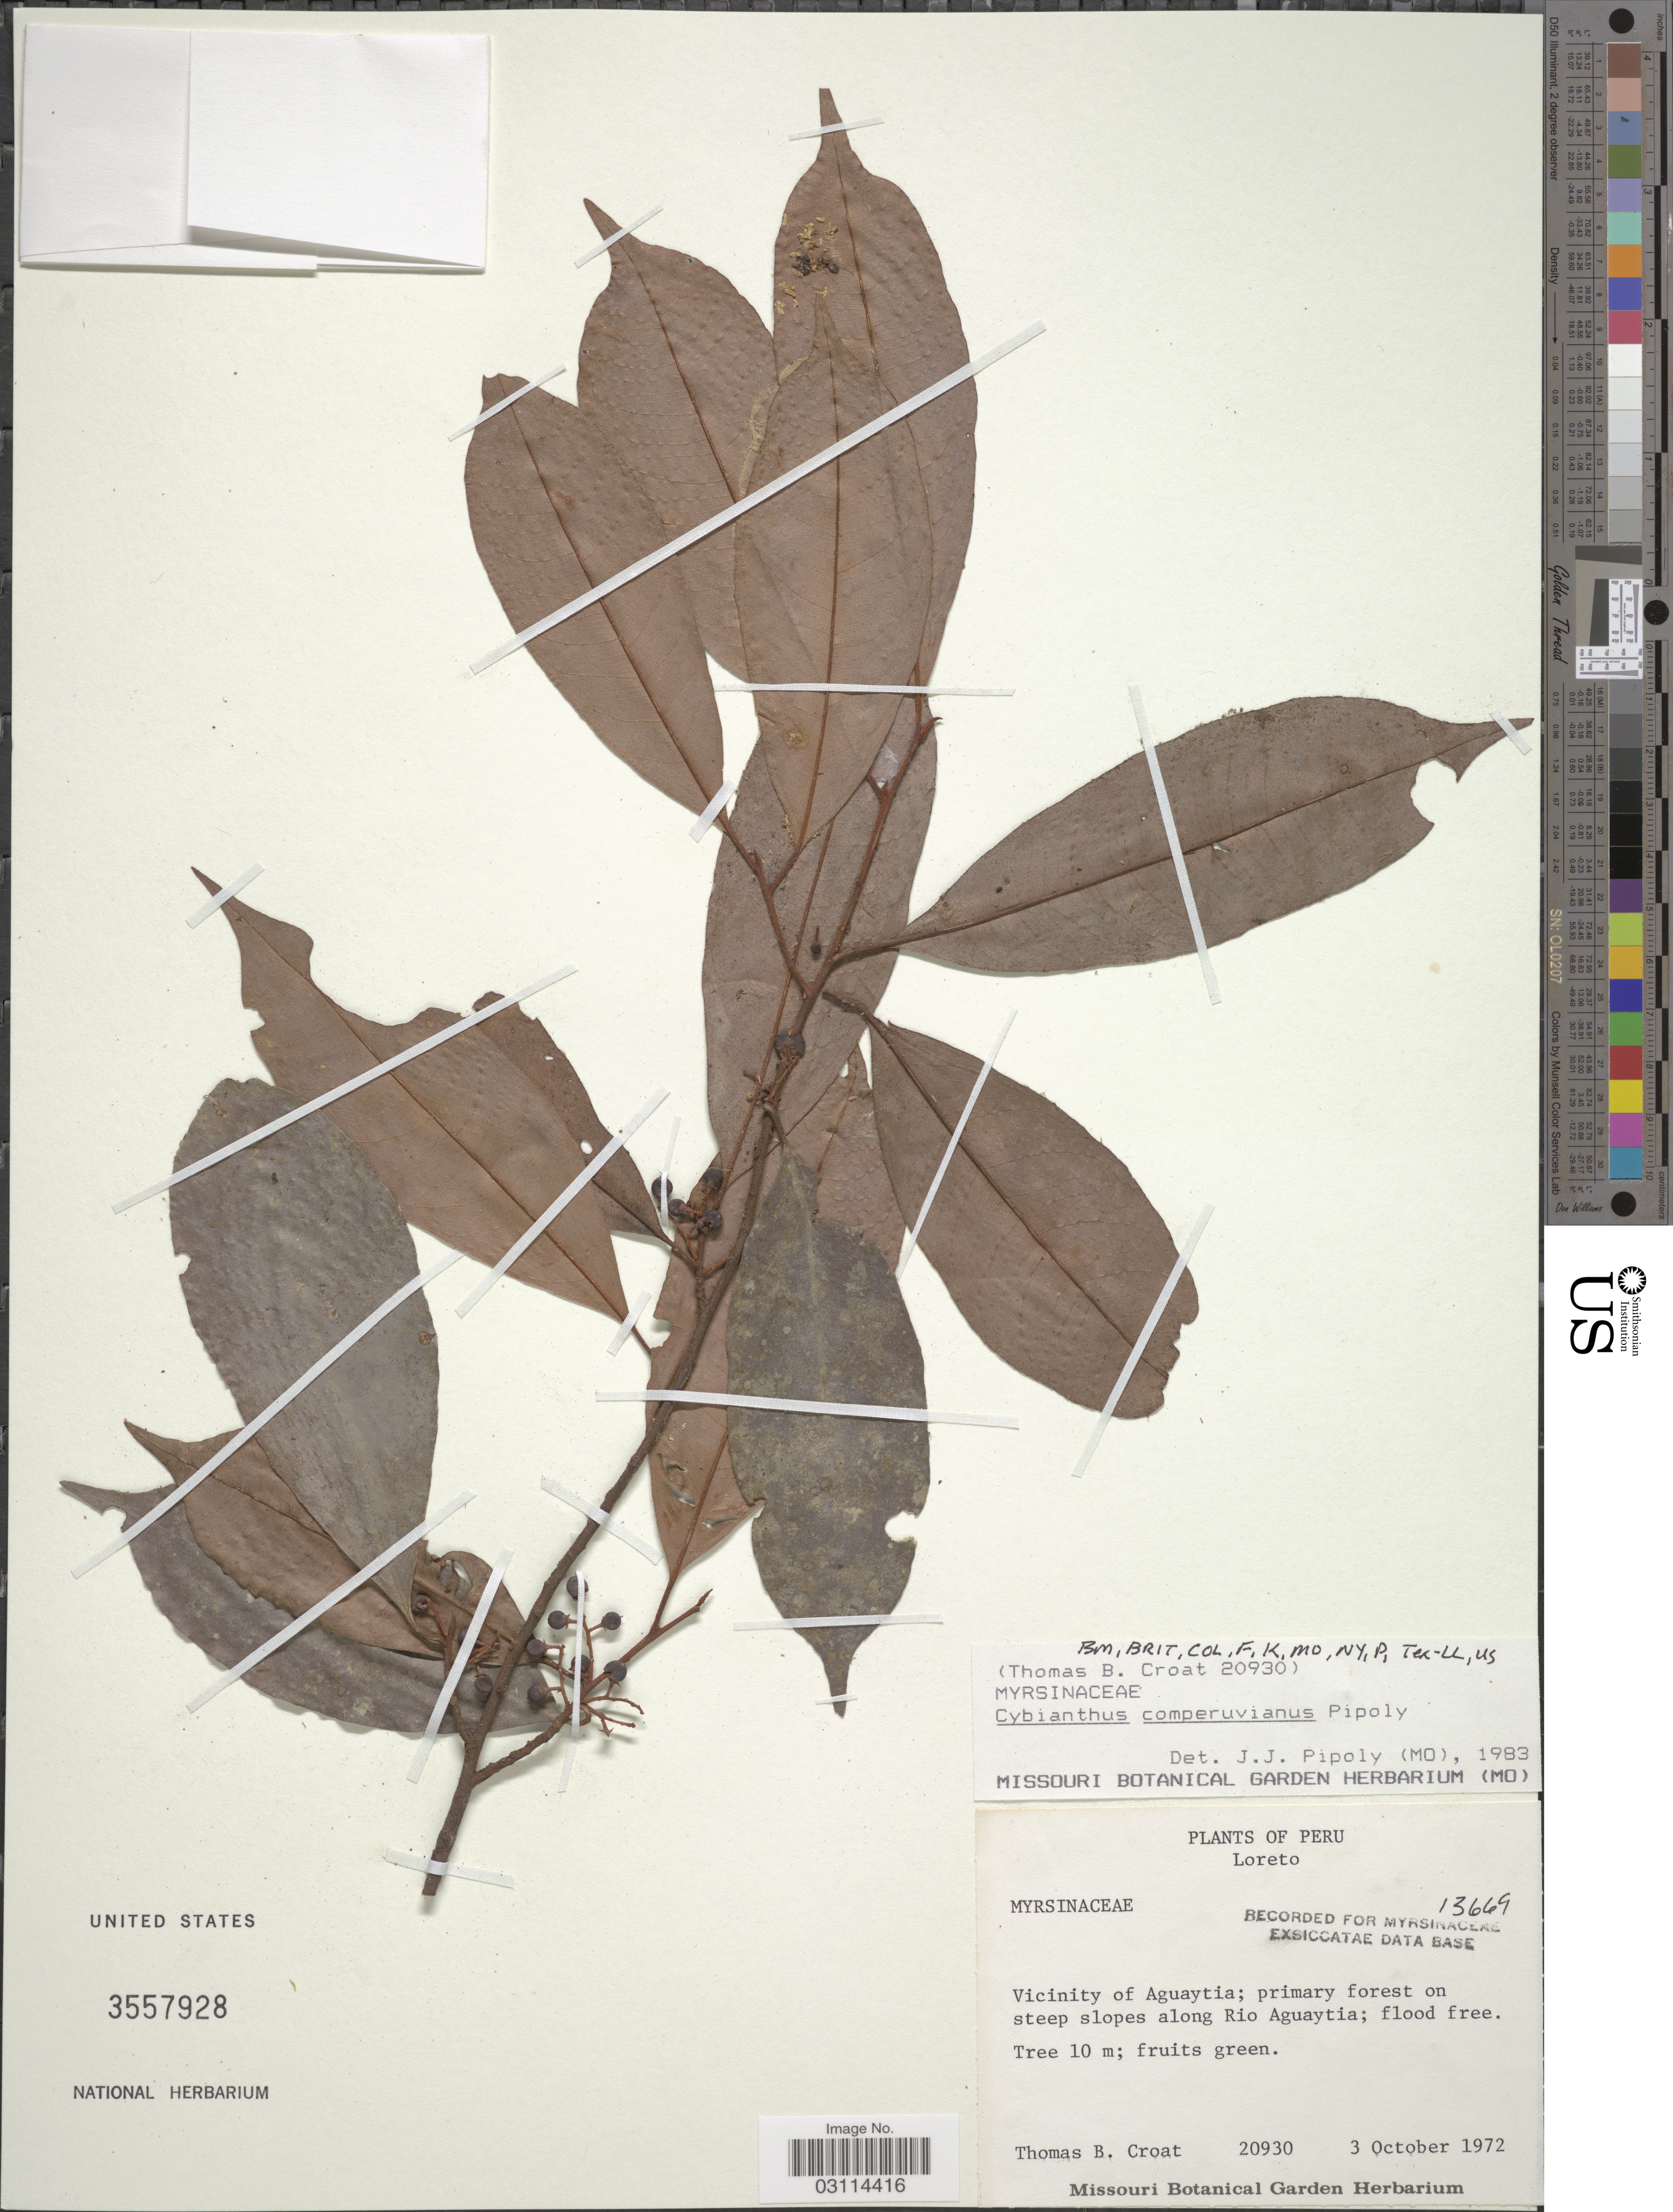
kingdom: Plantae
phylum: Tracheophyta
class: Magnoliopsida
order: Ericales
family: Primulaceae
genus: Cybianthus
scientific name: Cybianthus comperuvianus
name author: Pipoly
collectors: T. B. Croat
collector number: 20930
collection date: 1972-10-03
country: Peru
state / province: Loreto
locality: Vicinity of Aguaytia; primary forest on steep slopes along Rio Aguaytia.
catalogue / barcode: US 3557928